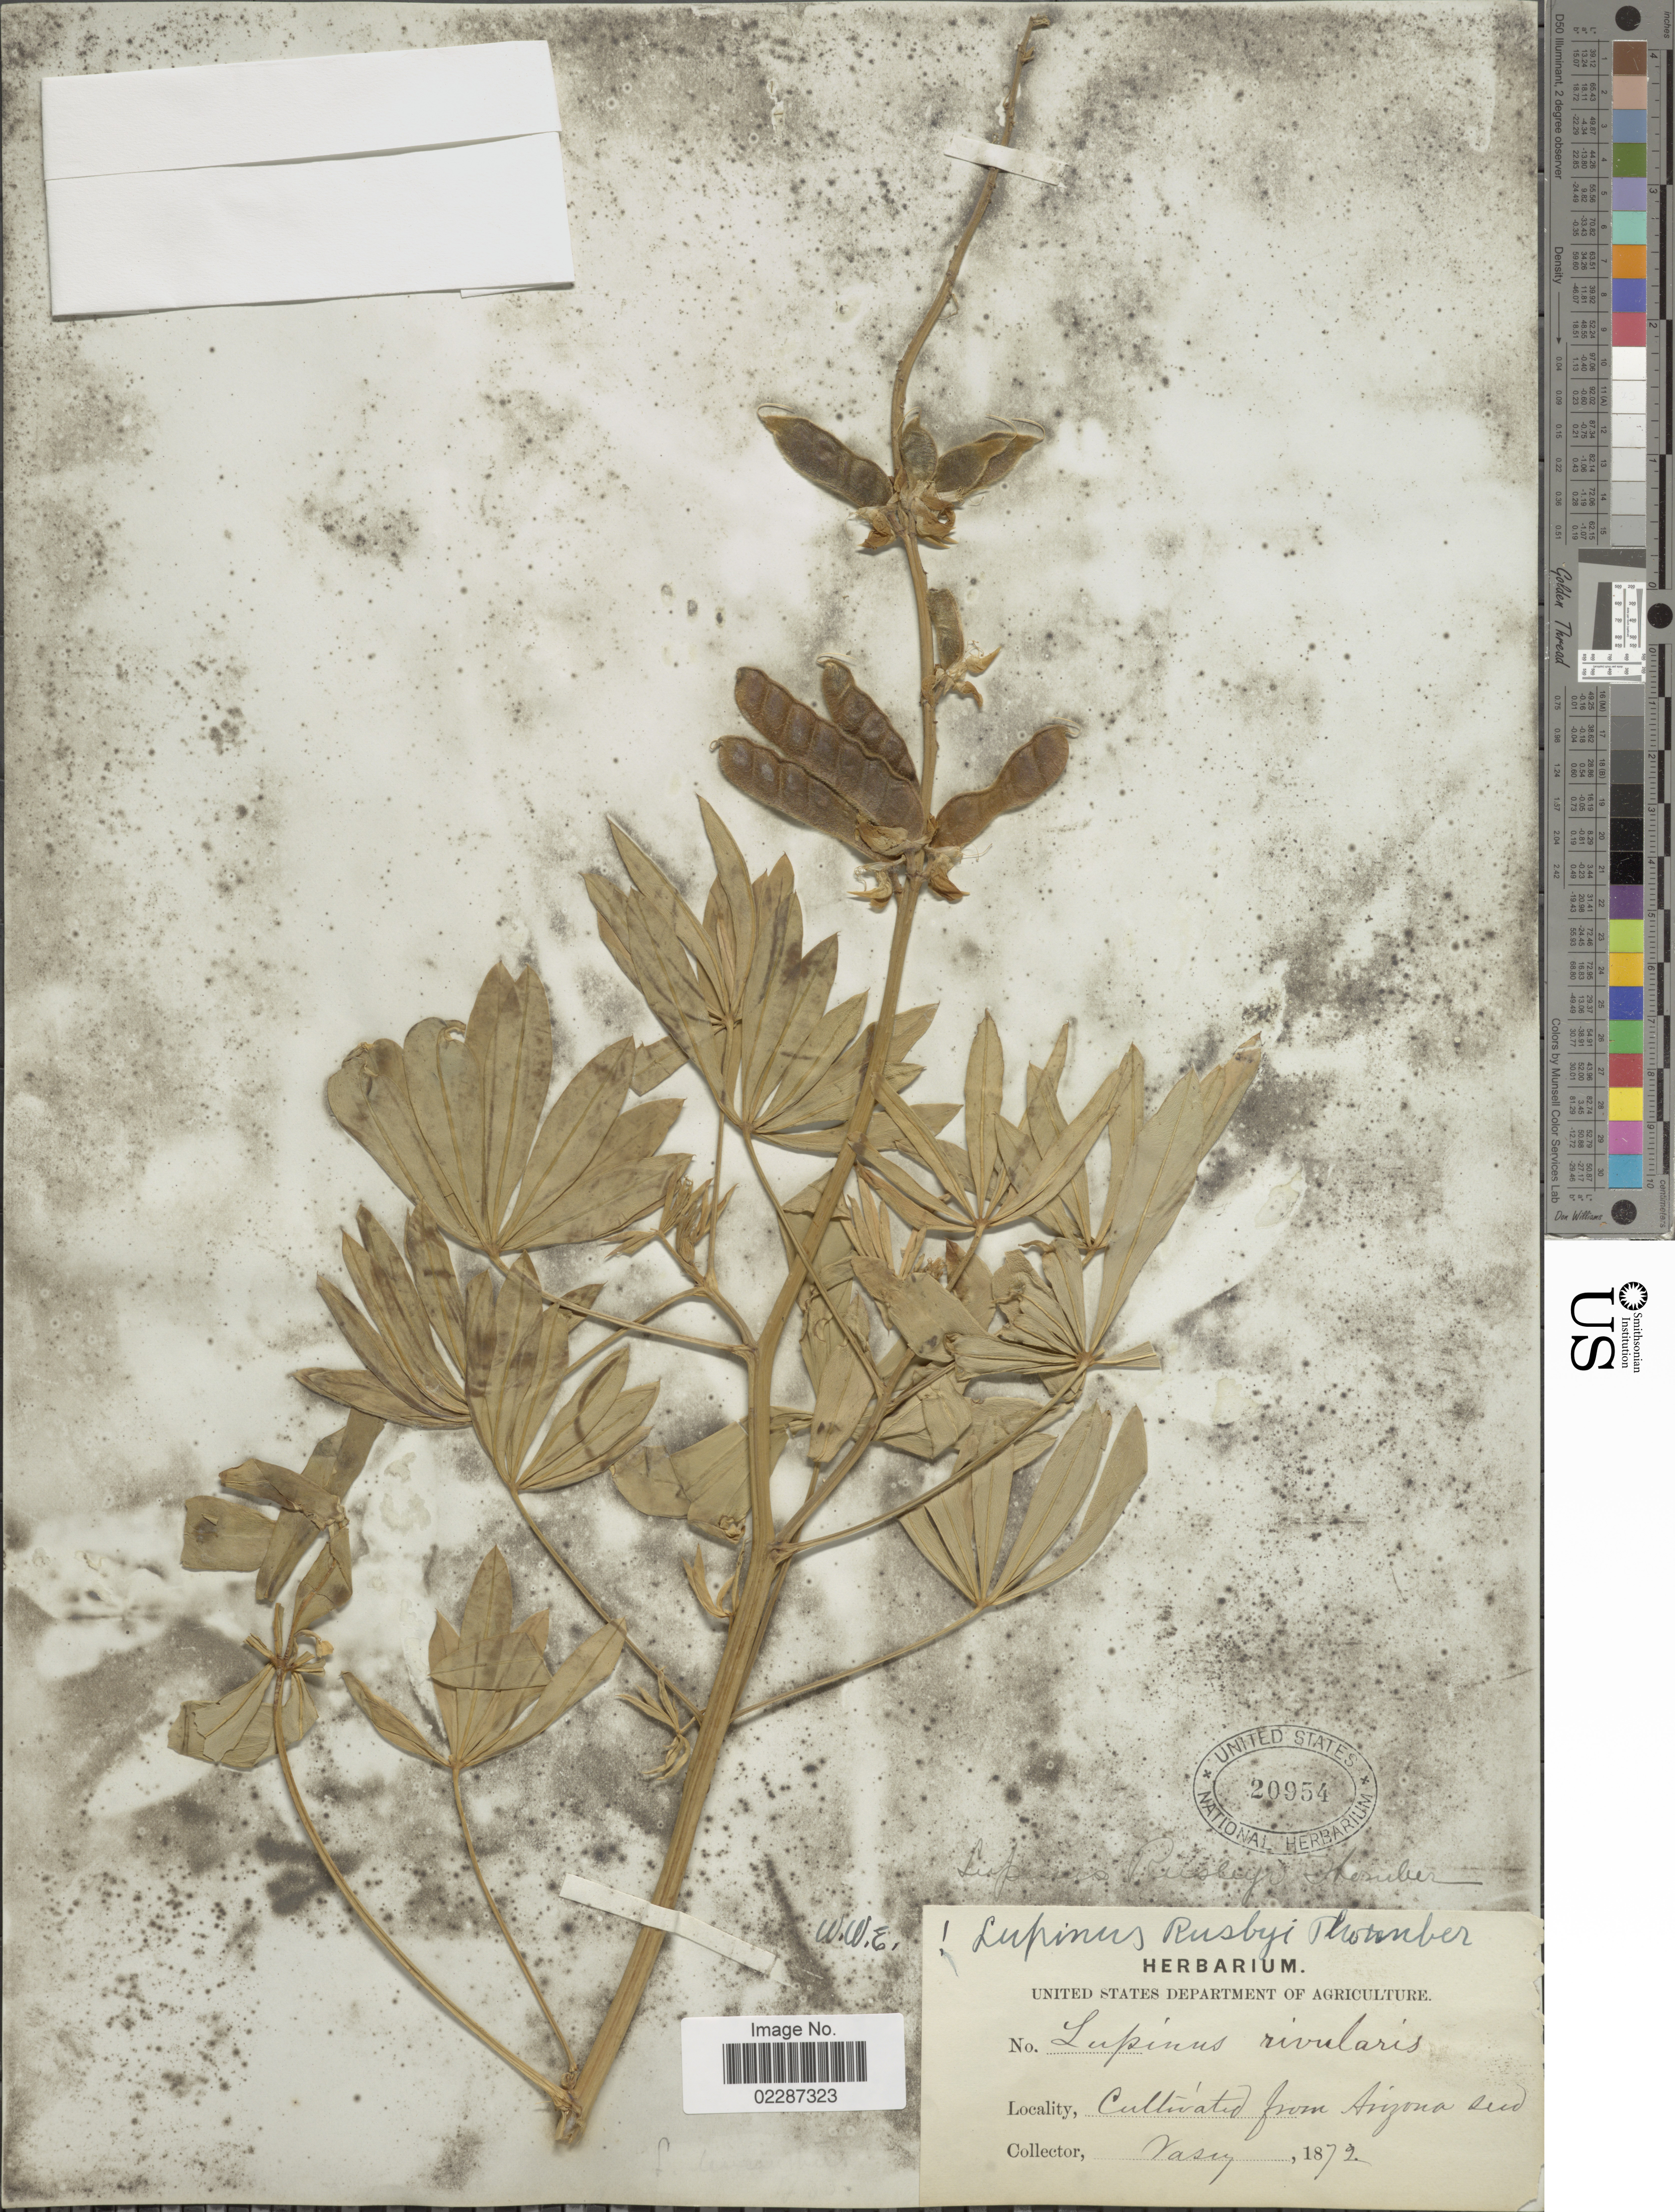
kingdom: Plantae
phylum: Tracheophyta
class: Magnoliopsida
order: Fabales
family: Fabaceae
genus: Lupinus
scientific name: Lupinus rusbyi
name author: Thornber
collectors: Vasey, --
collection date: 1872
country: United States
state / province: Arizona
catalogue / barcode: US 20954